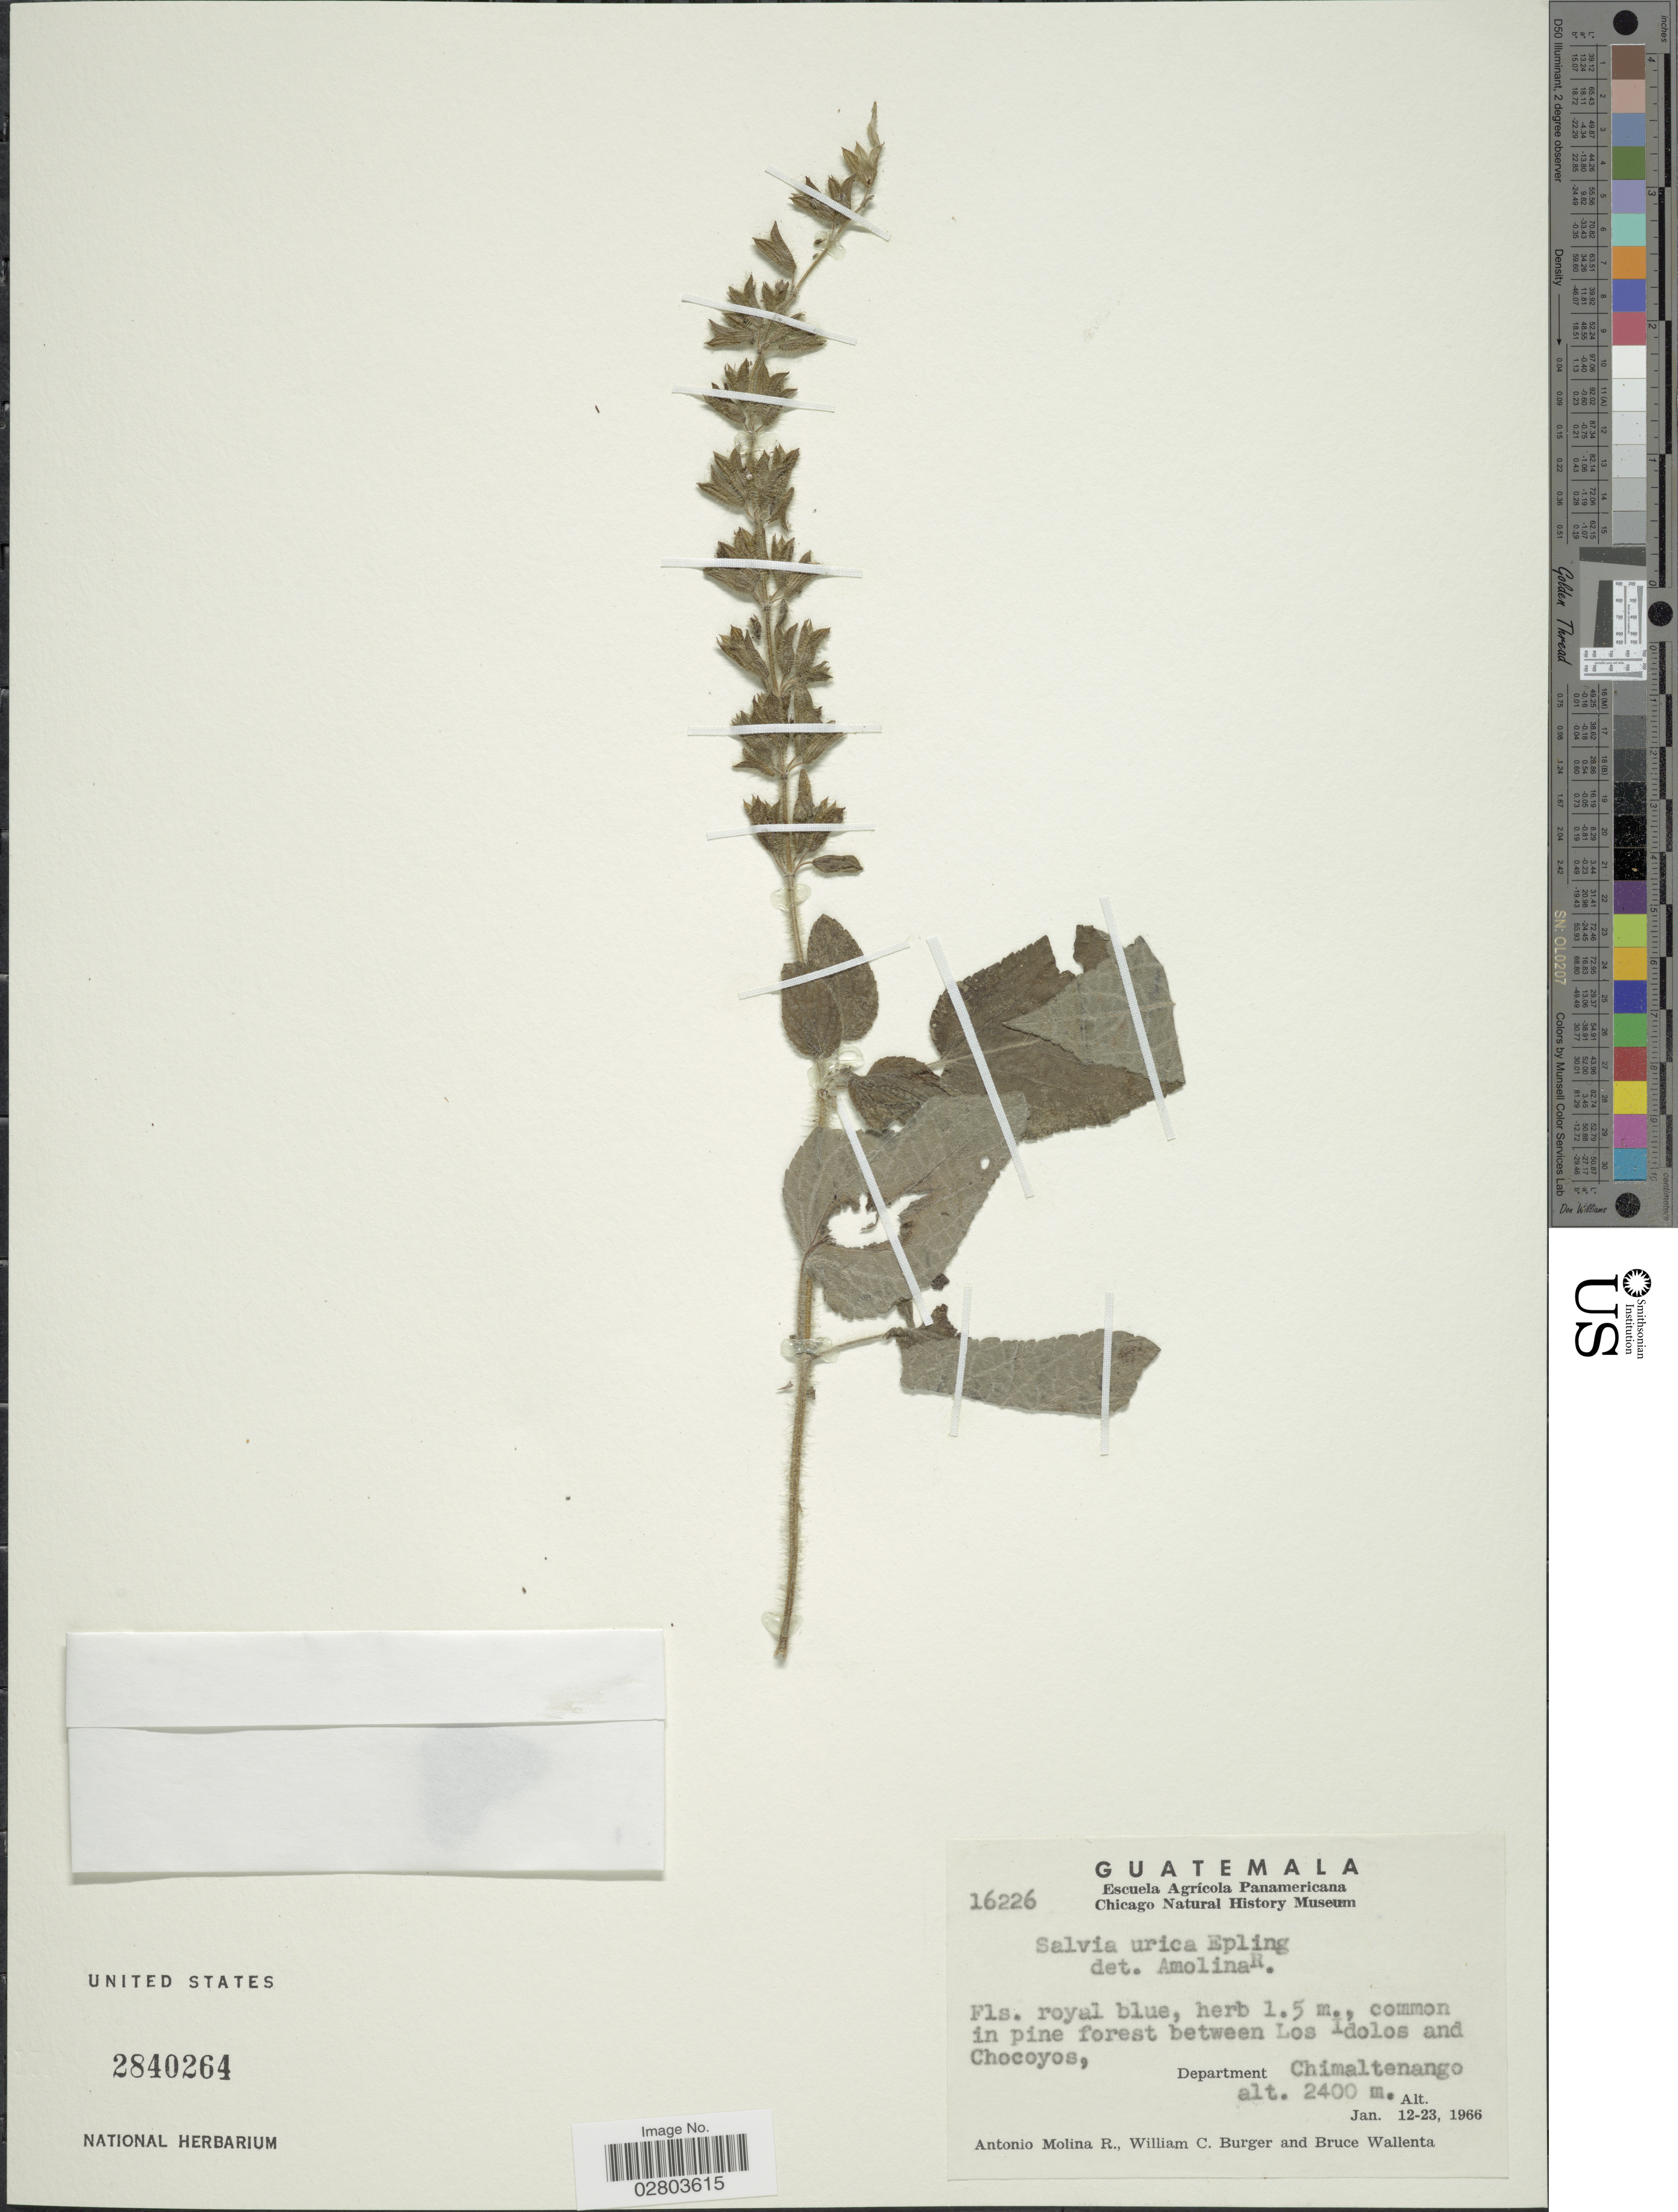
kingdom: Plantae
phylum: Tracheophyta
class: Magnoliopsida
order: Lamiales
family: Lamiaceae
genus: Salvia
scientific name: Salvia urica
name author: Epling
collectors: A. Molina R., W. Burger & B. Wallenta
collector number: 16226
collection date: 1966-01-12/1966-01-23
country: Guatemala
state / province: Chimaltenango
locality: Common in pine forest between Los Idolos and Chocoyos, Department Chimaltenango.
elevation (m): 2400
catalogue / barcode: US 2840264